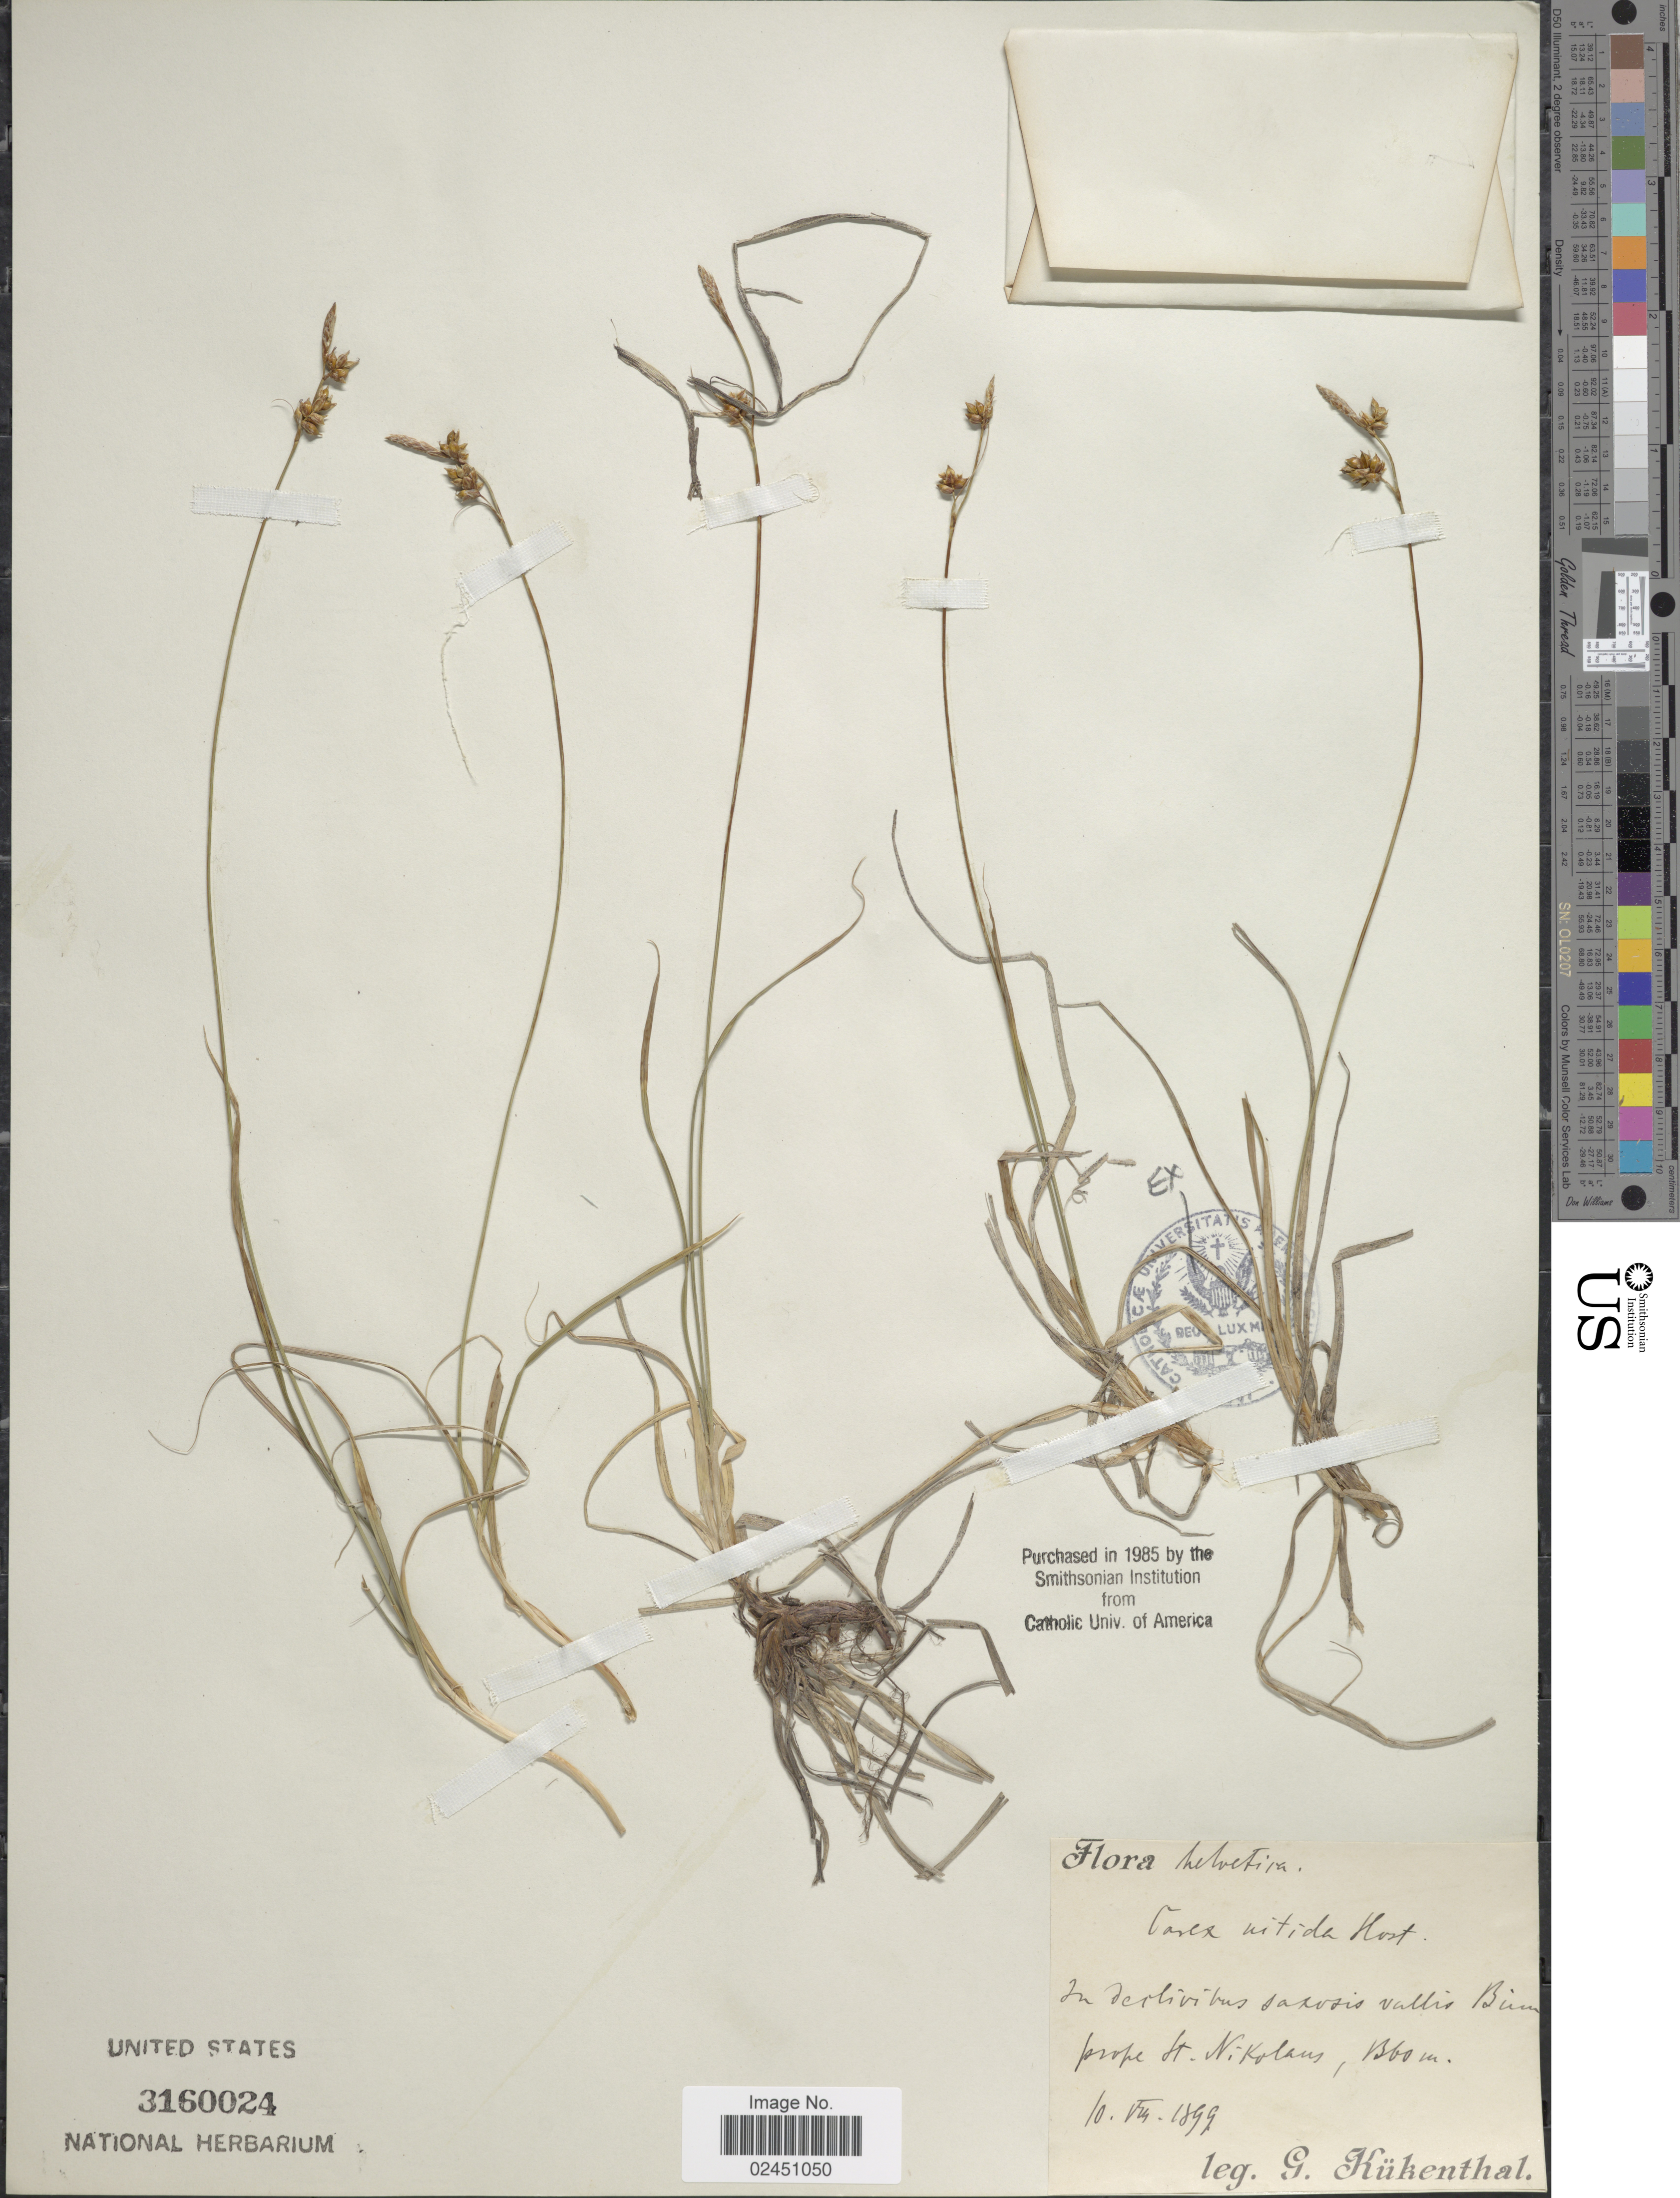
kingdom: Plantae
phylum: Tracheophyta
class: Liliopsida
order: Poales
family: Cyperaceae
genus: Carex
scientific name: Carex liparocarpos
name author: Gaudin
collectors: G. Kükenthal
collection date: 1899-07-10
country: Switzerland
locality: Helvetica, in derlivibus sazosis vallis bum prope St. Nikolaus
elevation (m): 1360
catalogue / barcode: US 3160024